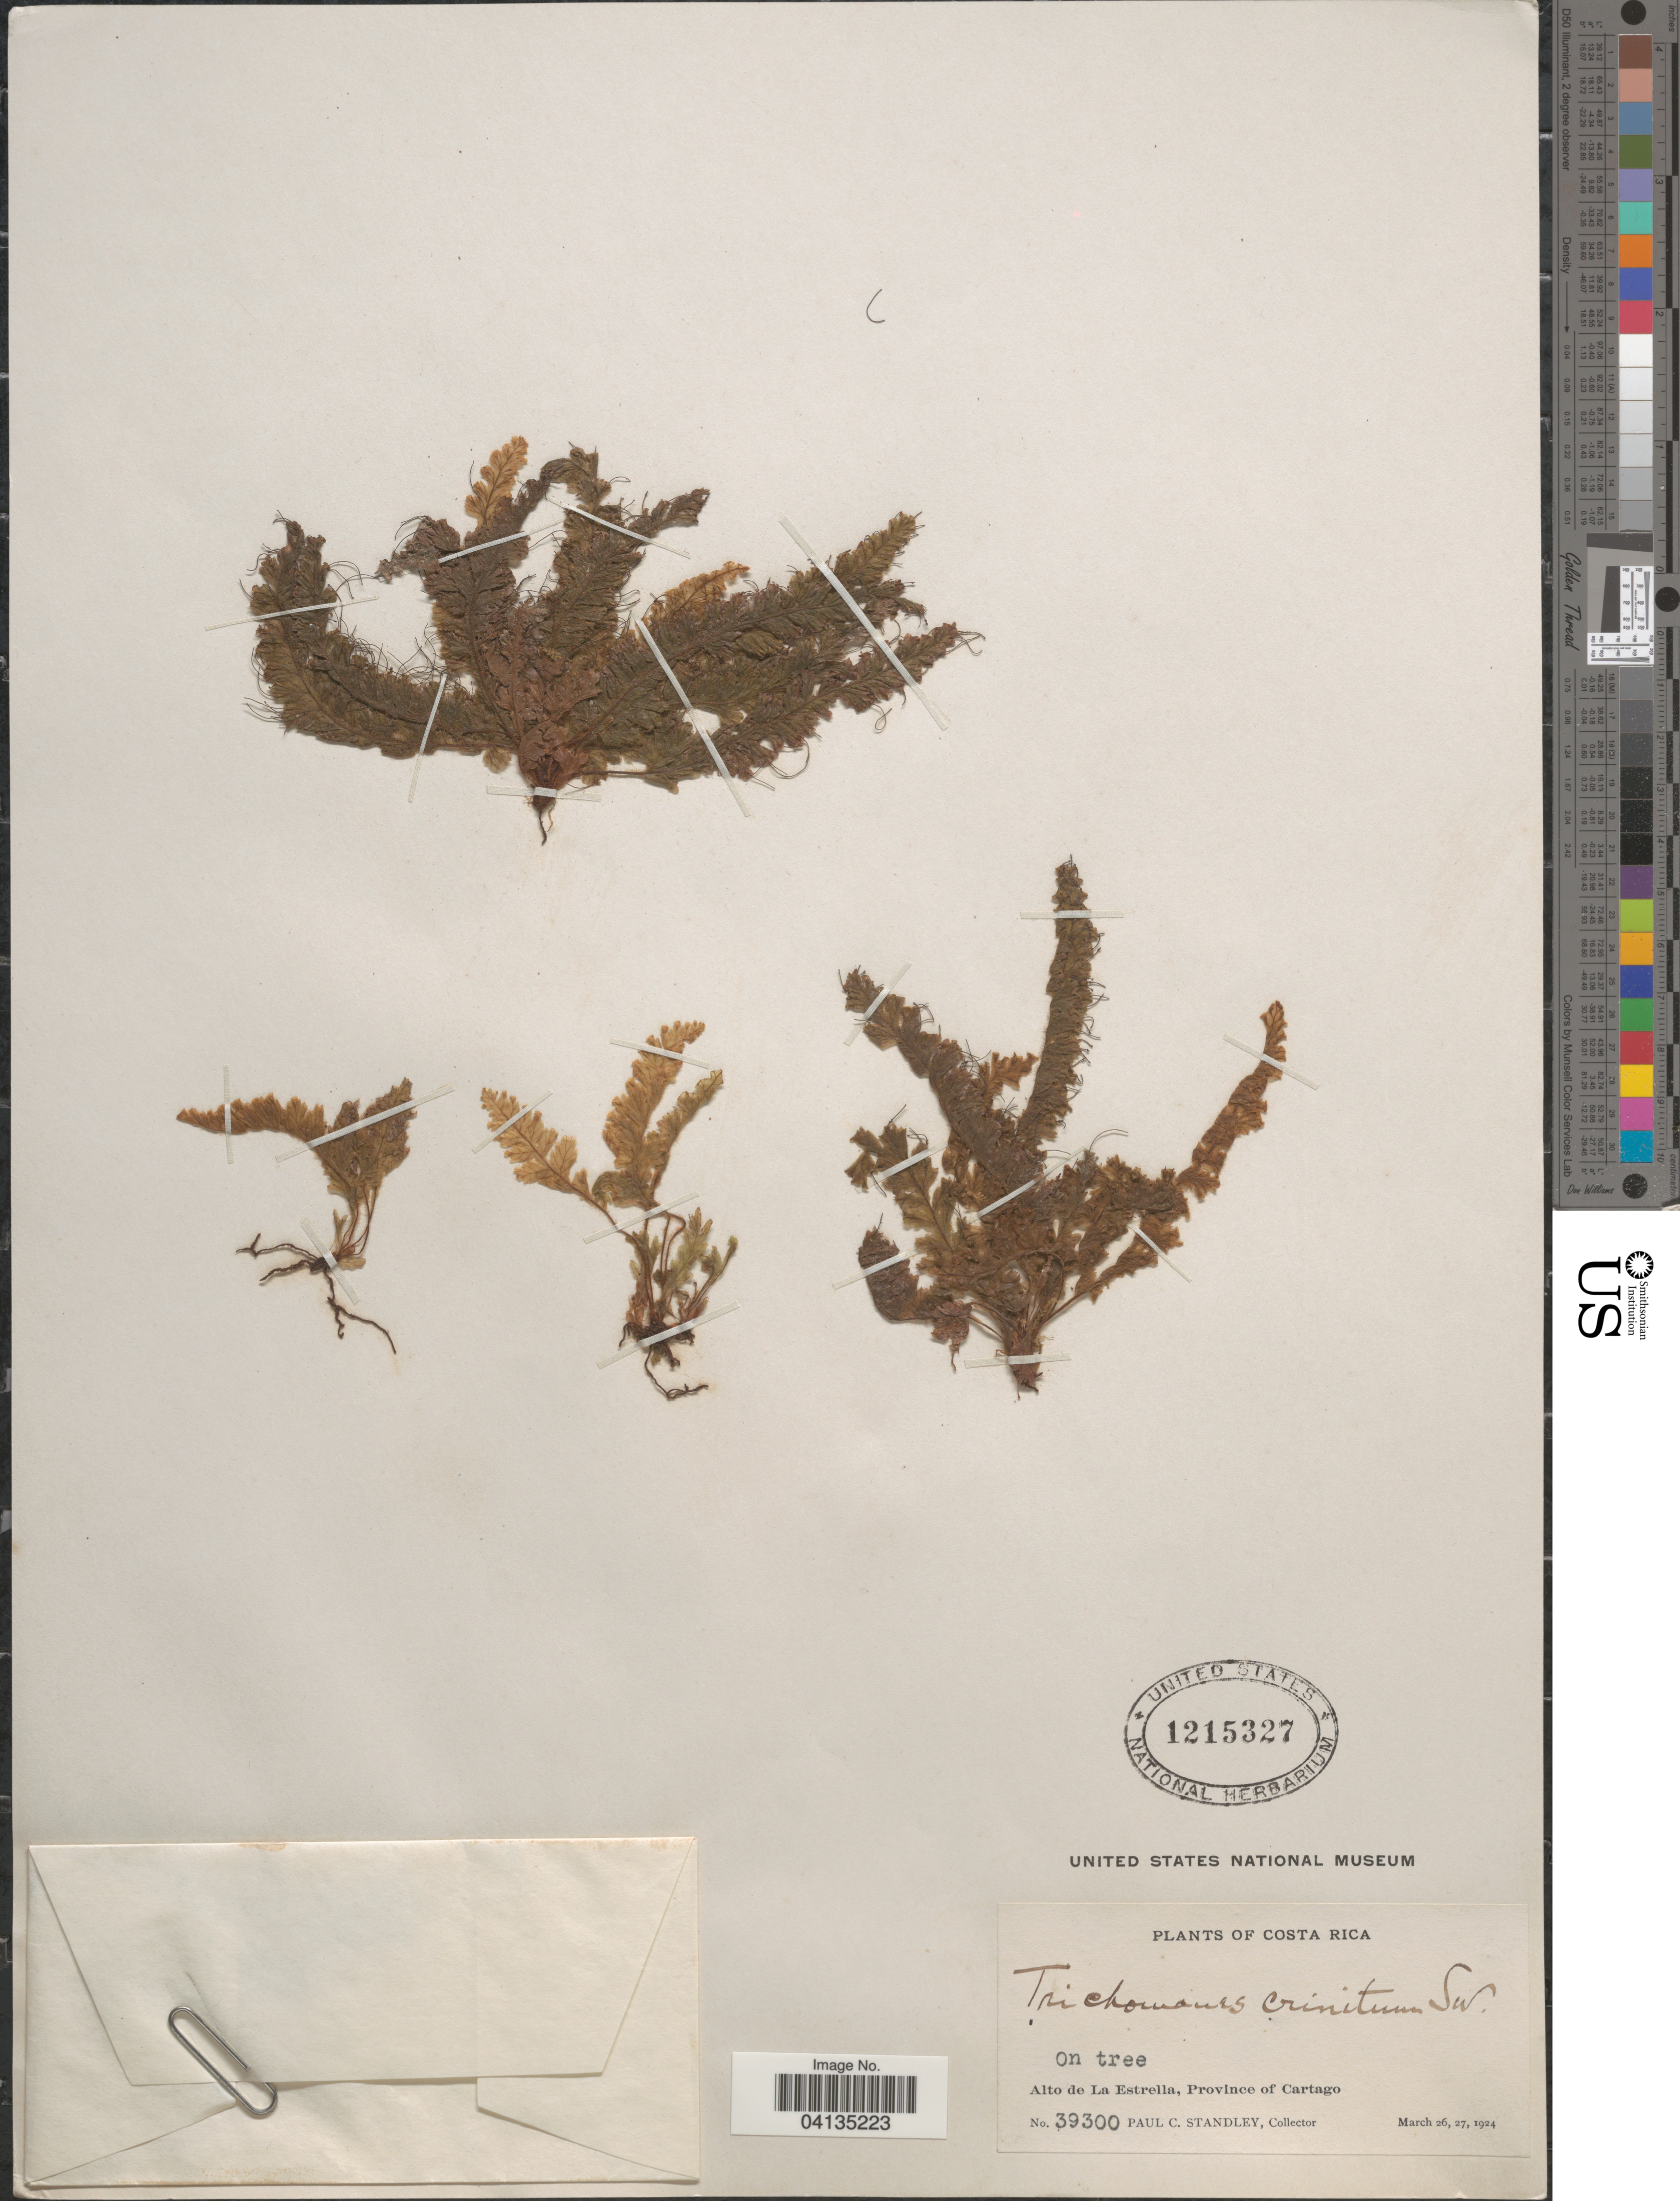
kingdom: Plantae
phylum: Tracheophyta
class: Polypodiopsida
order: Hymenophyllales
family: Hymenophyllaceae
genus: Trichomanes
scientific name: Trichomanes crinitum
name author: Sw.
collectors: P. C. Standley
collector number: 39300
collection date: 1924-03-26/1924-03-27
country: Costa Rica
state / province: Cartago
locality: Alto de La Estrella.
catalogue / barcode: US 1215327